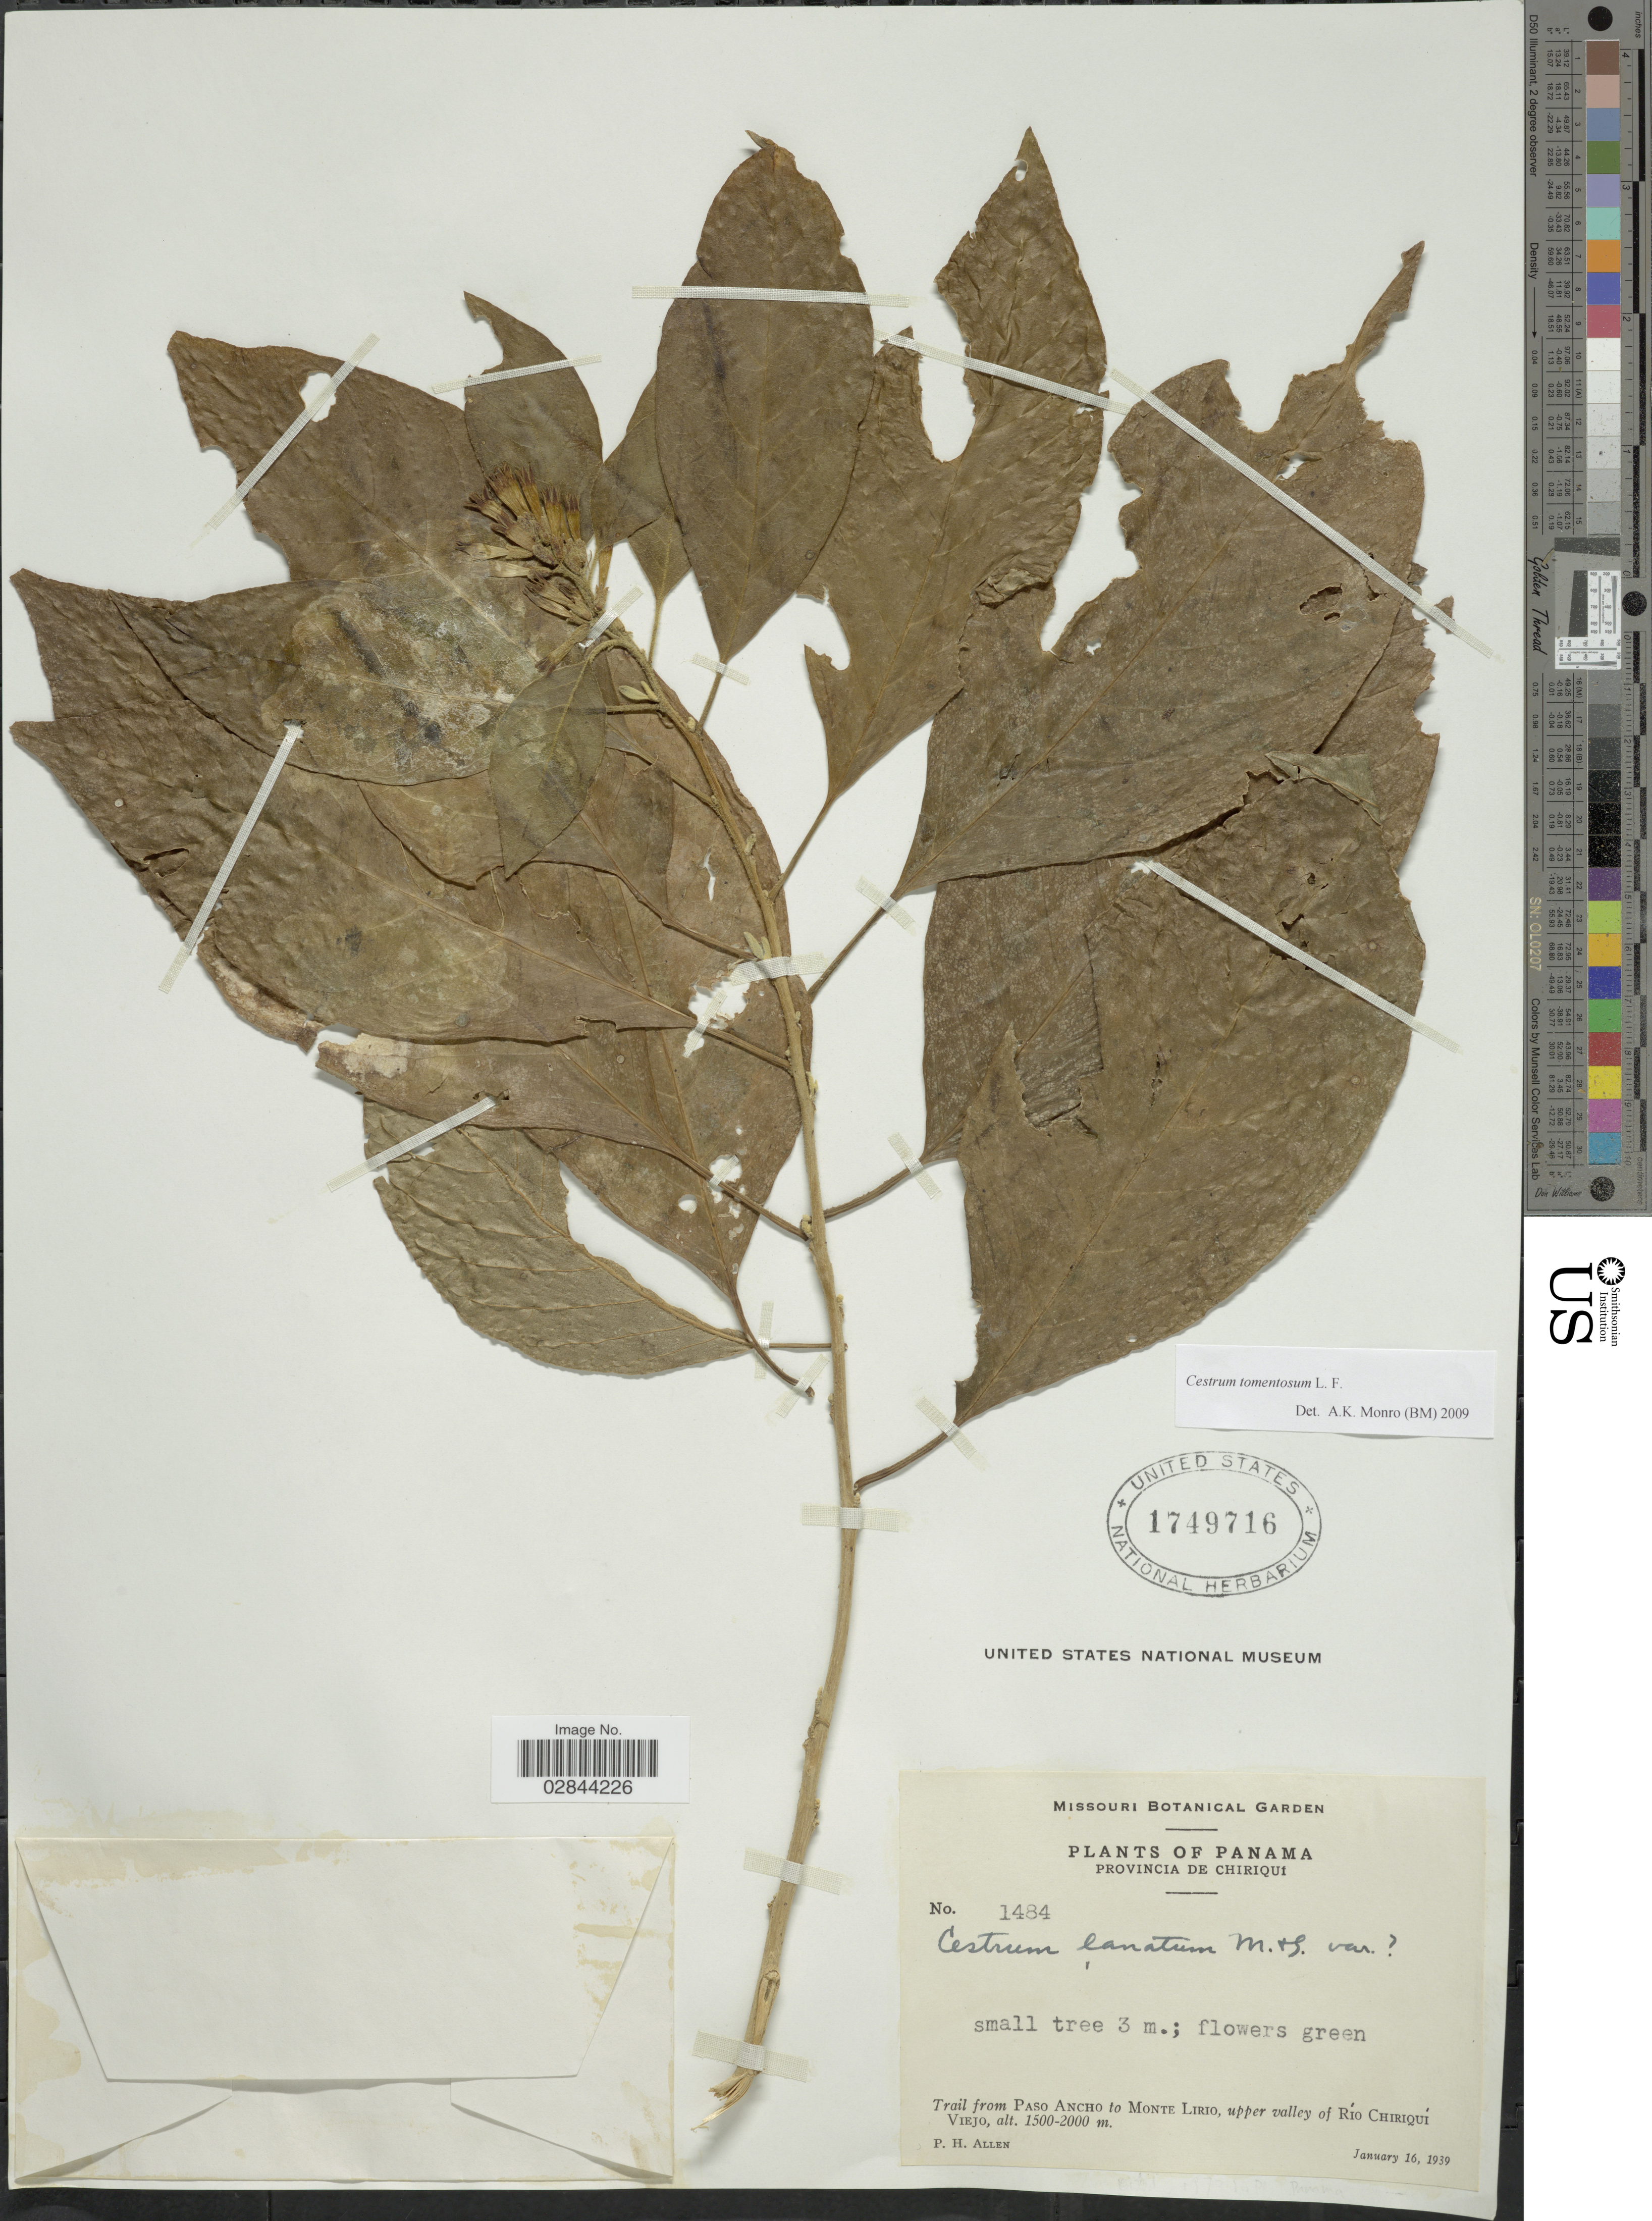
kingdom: Plantae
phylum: Tracheophyta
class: Magnoliopsida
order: Solanales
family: Solanaceae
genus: Cestrum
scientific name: Cestrum lanatum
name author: M. Martens & Galeotti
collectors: P. H. Allen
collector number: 1484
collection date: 1939-01-16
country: Panama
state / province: Chiriqui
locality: Trail from Paso Ancho to Monte Lirio, upper valley of Río Chiriquí Viejo.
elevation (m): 1500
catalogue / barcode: US 1749716